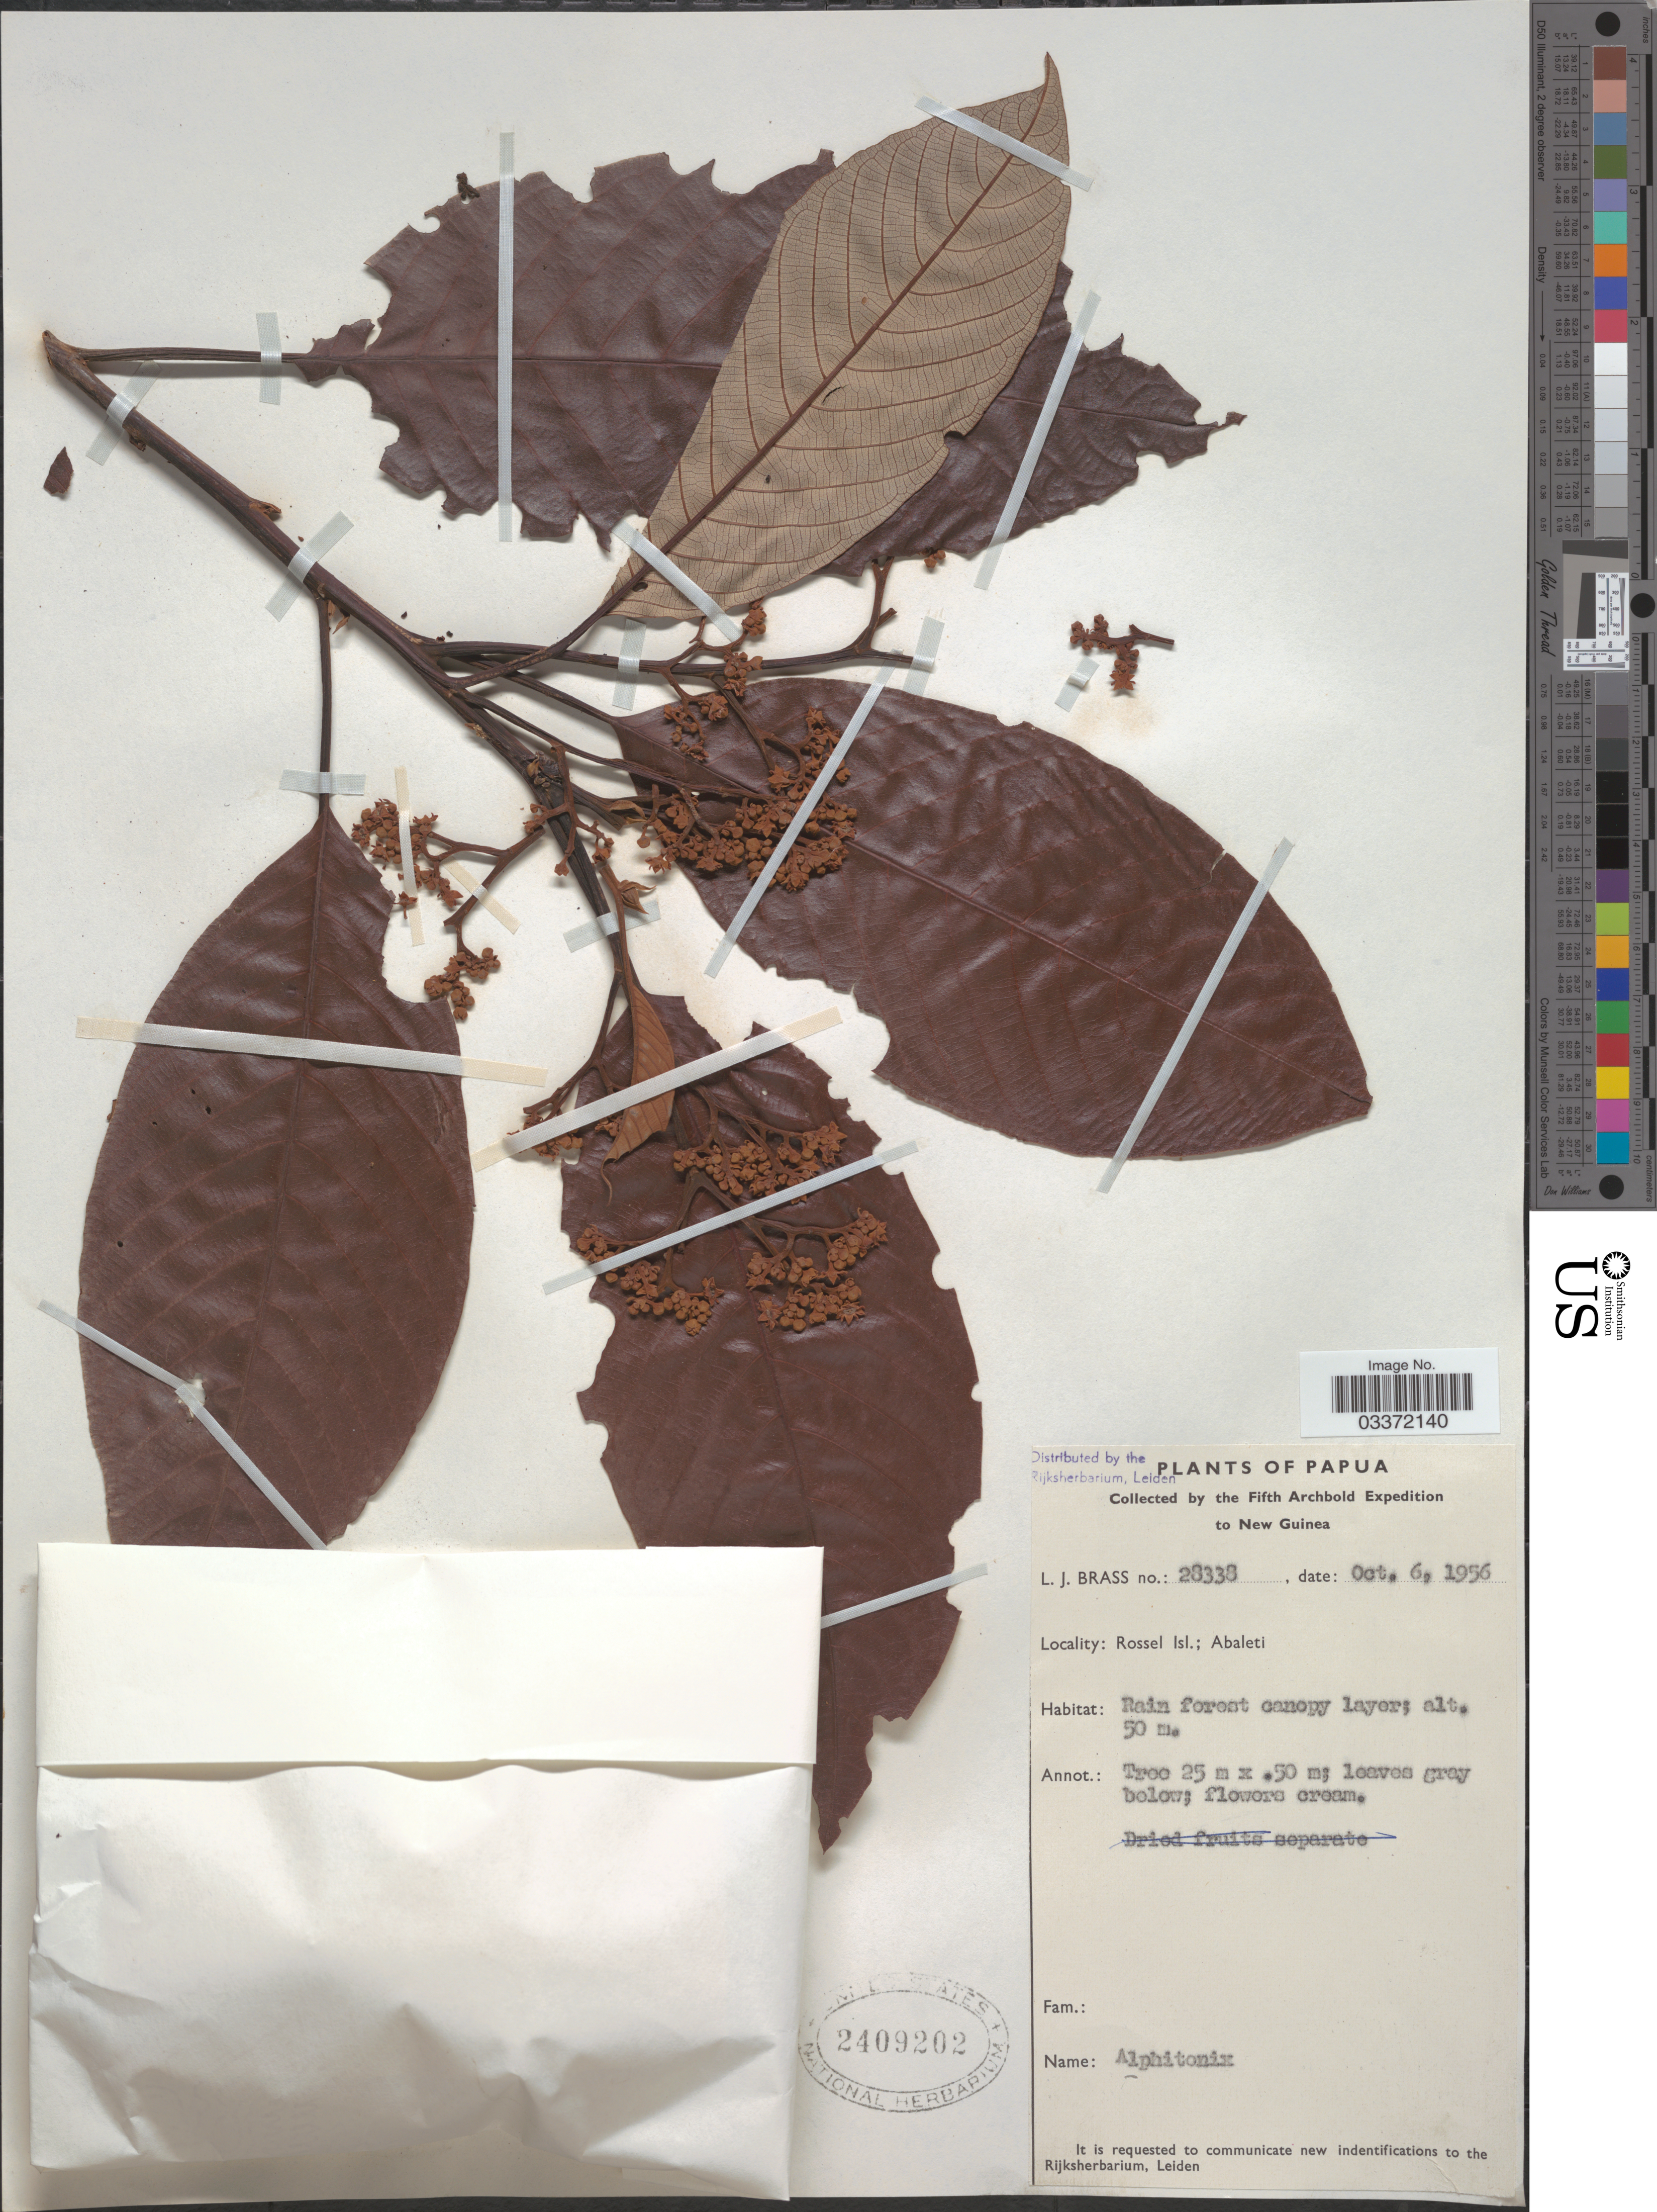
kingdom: Plantae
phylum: Tracheophyta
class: Magnoliopsida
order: Rosales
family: Rhamnaceae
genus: Alphitonia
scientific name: Alphitonia sp.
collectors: L. J. Brass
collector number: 28338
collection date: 1956-10-06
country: Papua New Guinea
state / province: Milne Bay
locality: Papua, New Guinea, Rossel Isl.; Abaleti.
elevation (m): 50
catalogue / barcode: US 2409202